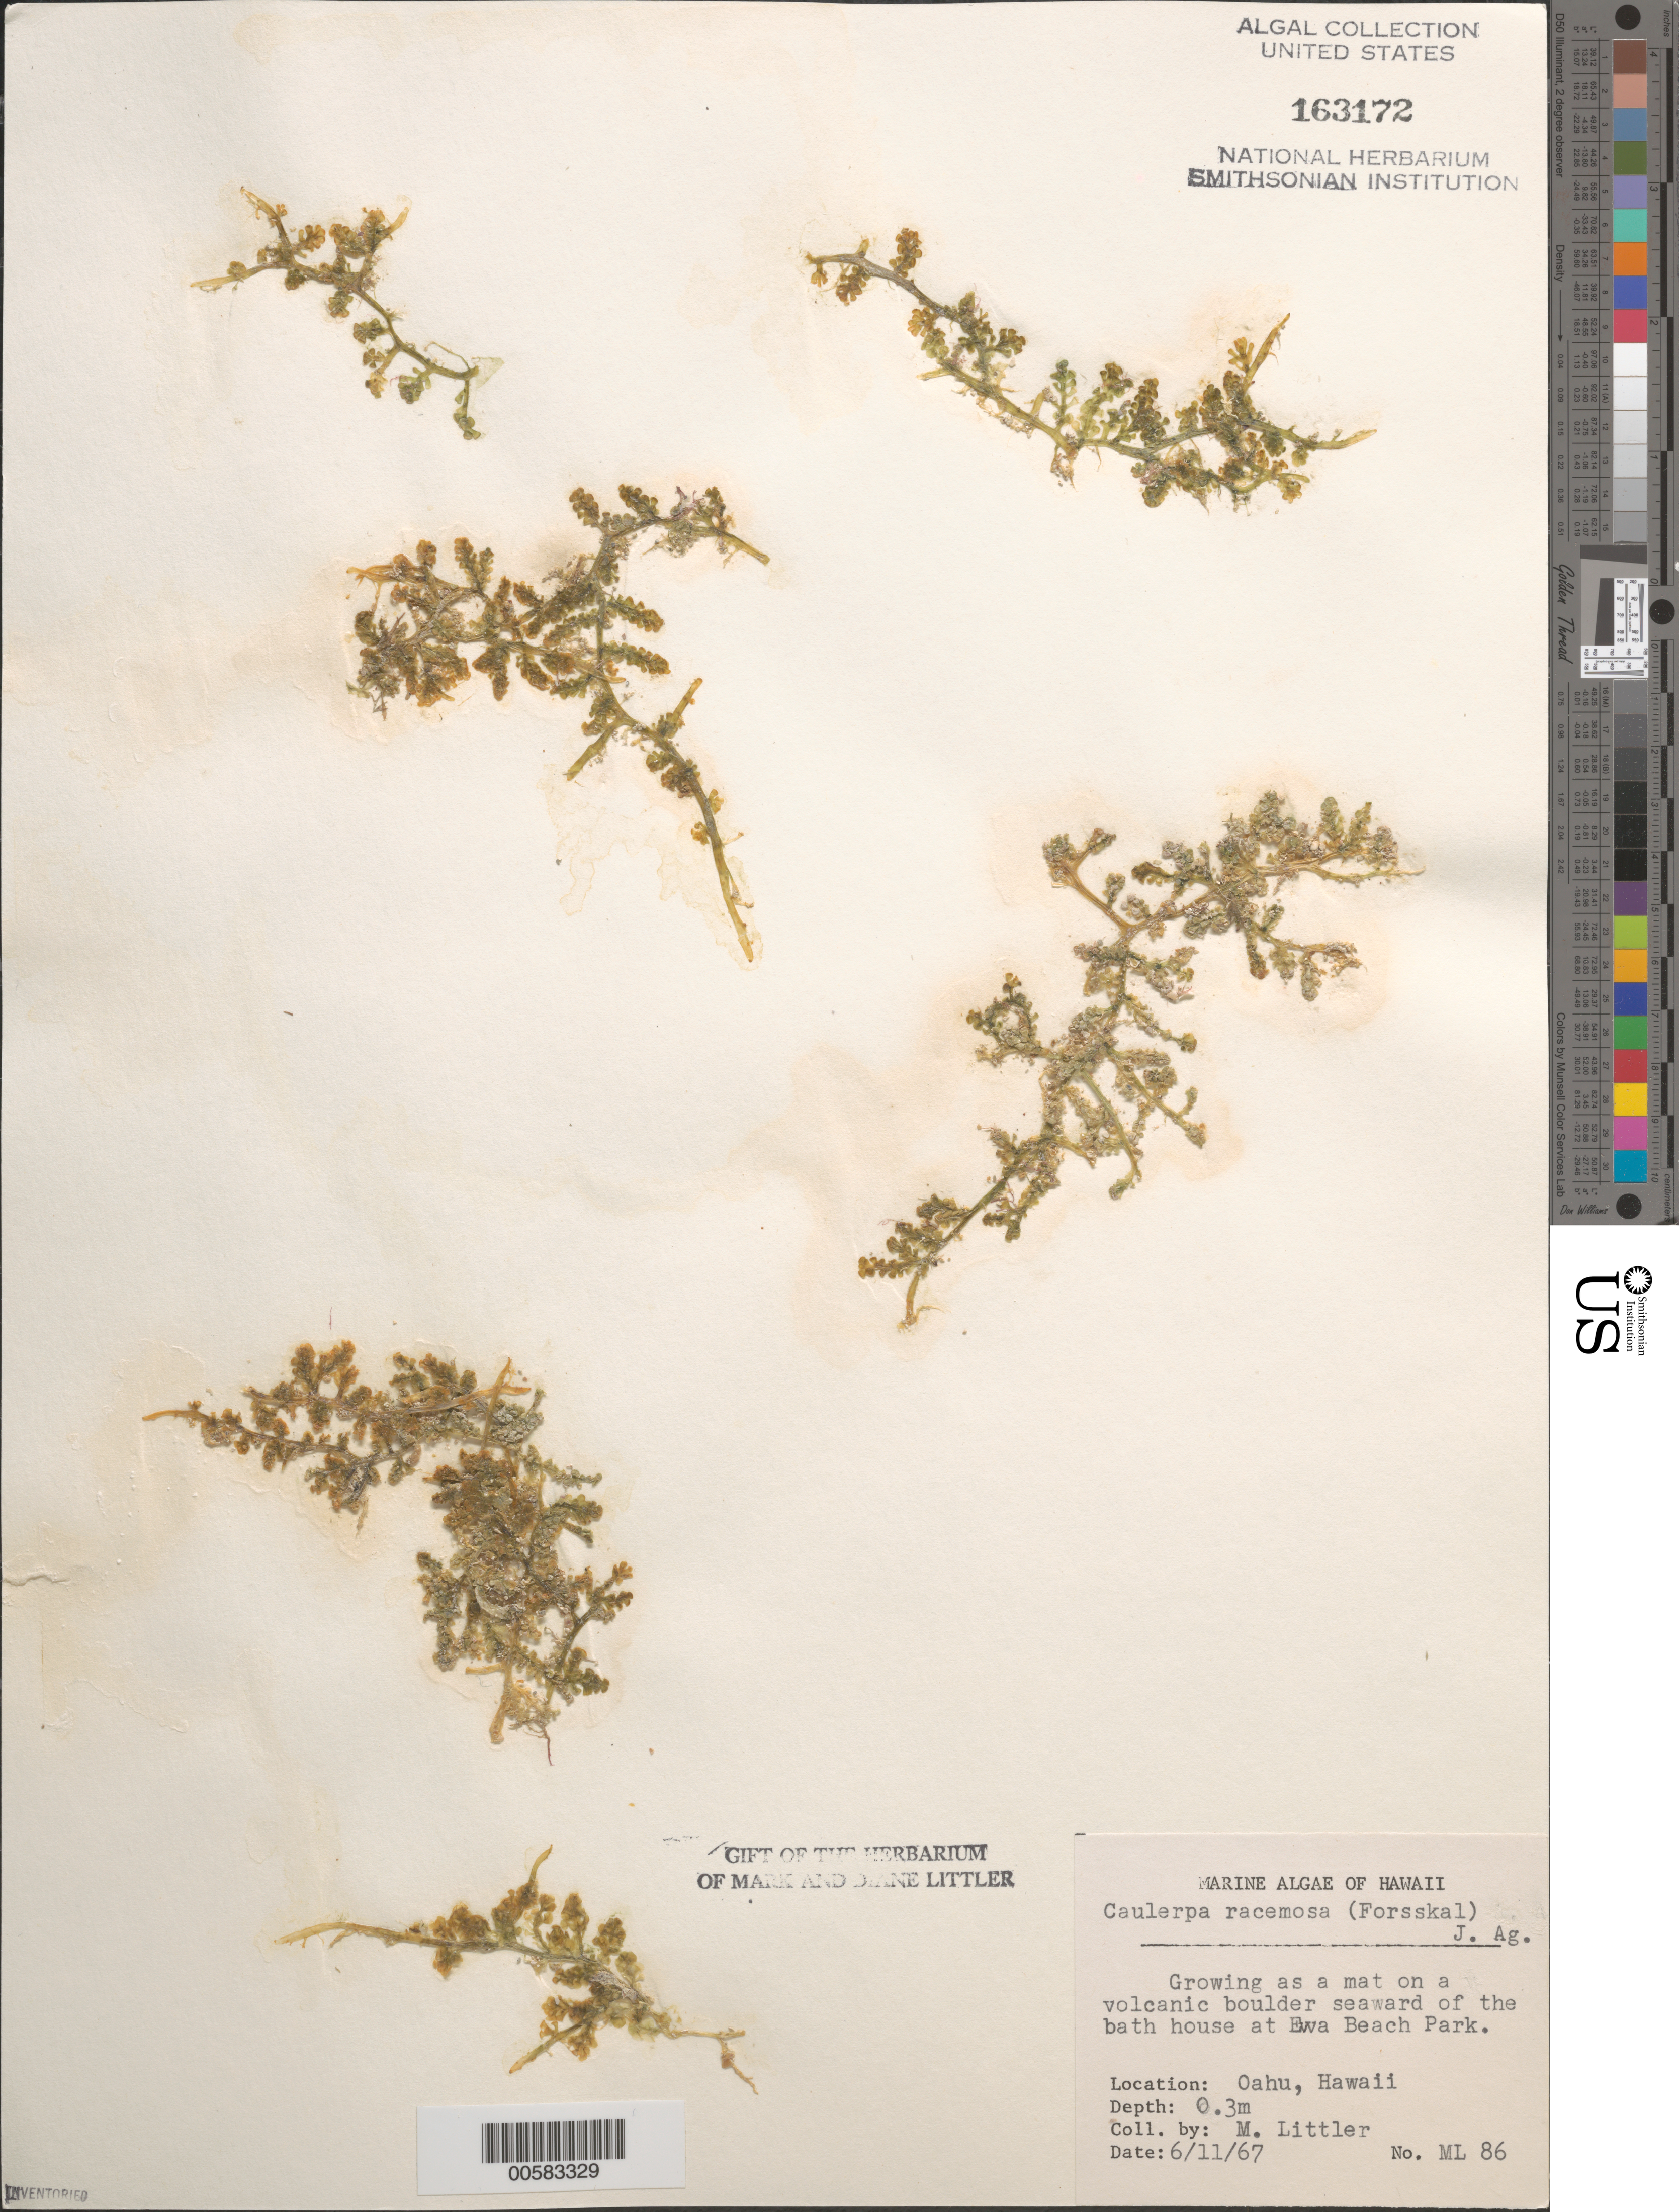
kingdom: Plantae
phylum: Chlorophyta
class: Ulvophyceae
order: Bryopsidales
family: Caulerpaceae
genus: Caulerpa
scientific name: Caulerpa racemosa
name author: (Forssk.) J. Agardh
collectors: M. M. Littler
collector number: ML 86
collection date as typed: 11 Jun 1967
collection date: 1967-06-11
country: United States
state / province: Hawaii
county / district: Honolulu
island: Oahu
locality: Ewa Beach Park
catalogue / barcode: US 163172